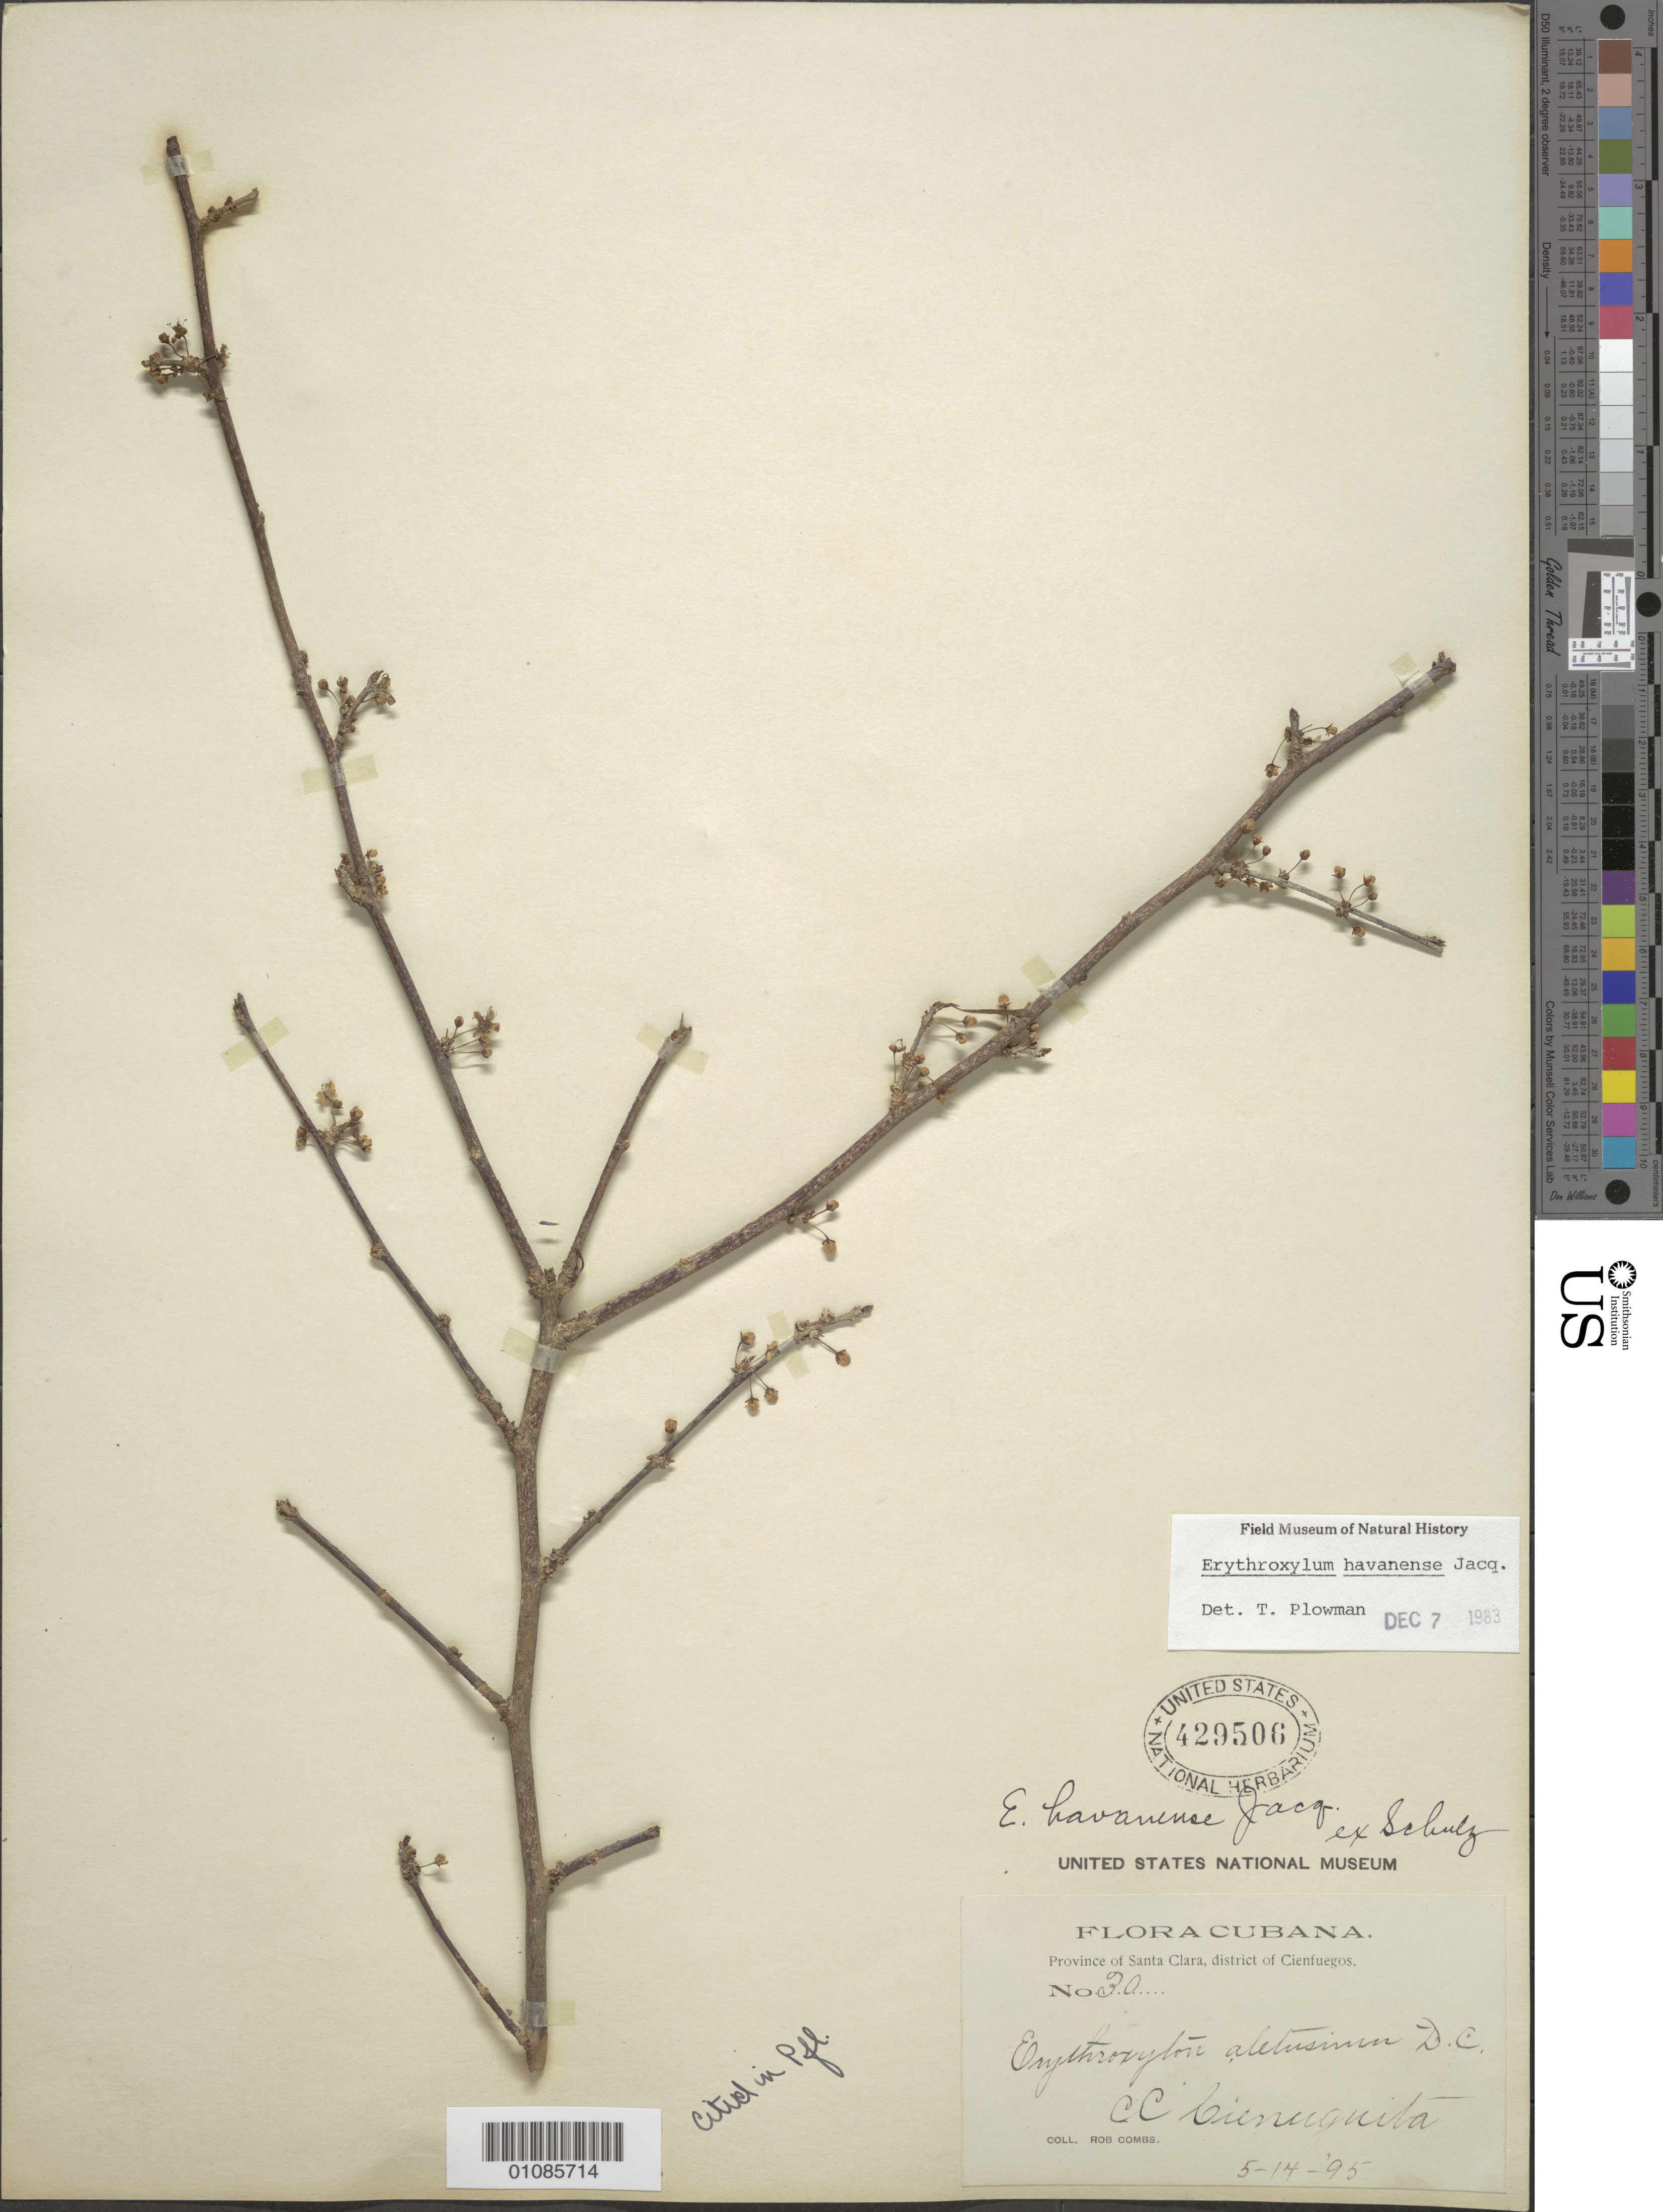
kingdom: Plantae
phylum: Tracheophyta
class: Magnoliopsida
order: Malpighiales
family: Erythroxylaceae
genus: Erythroxylum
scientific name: Erythroxylum havanense var. havanense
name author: Jacq.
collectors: R. Combs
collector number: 30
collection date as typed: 15 May 1995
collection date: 1995-05-15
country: Cuba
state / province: Villa Clara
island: Cuba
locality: Santa Clara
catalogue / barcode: US 429506